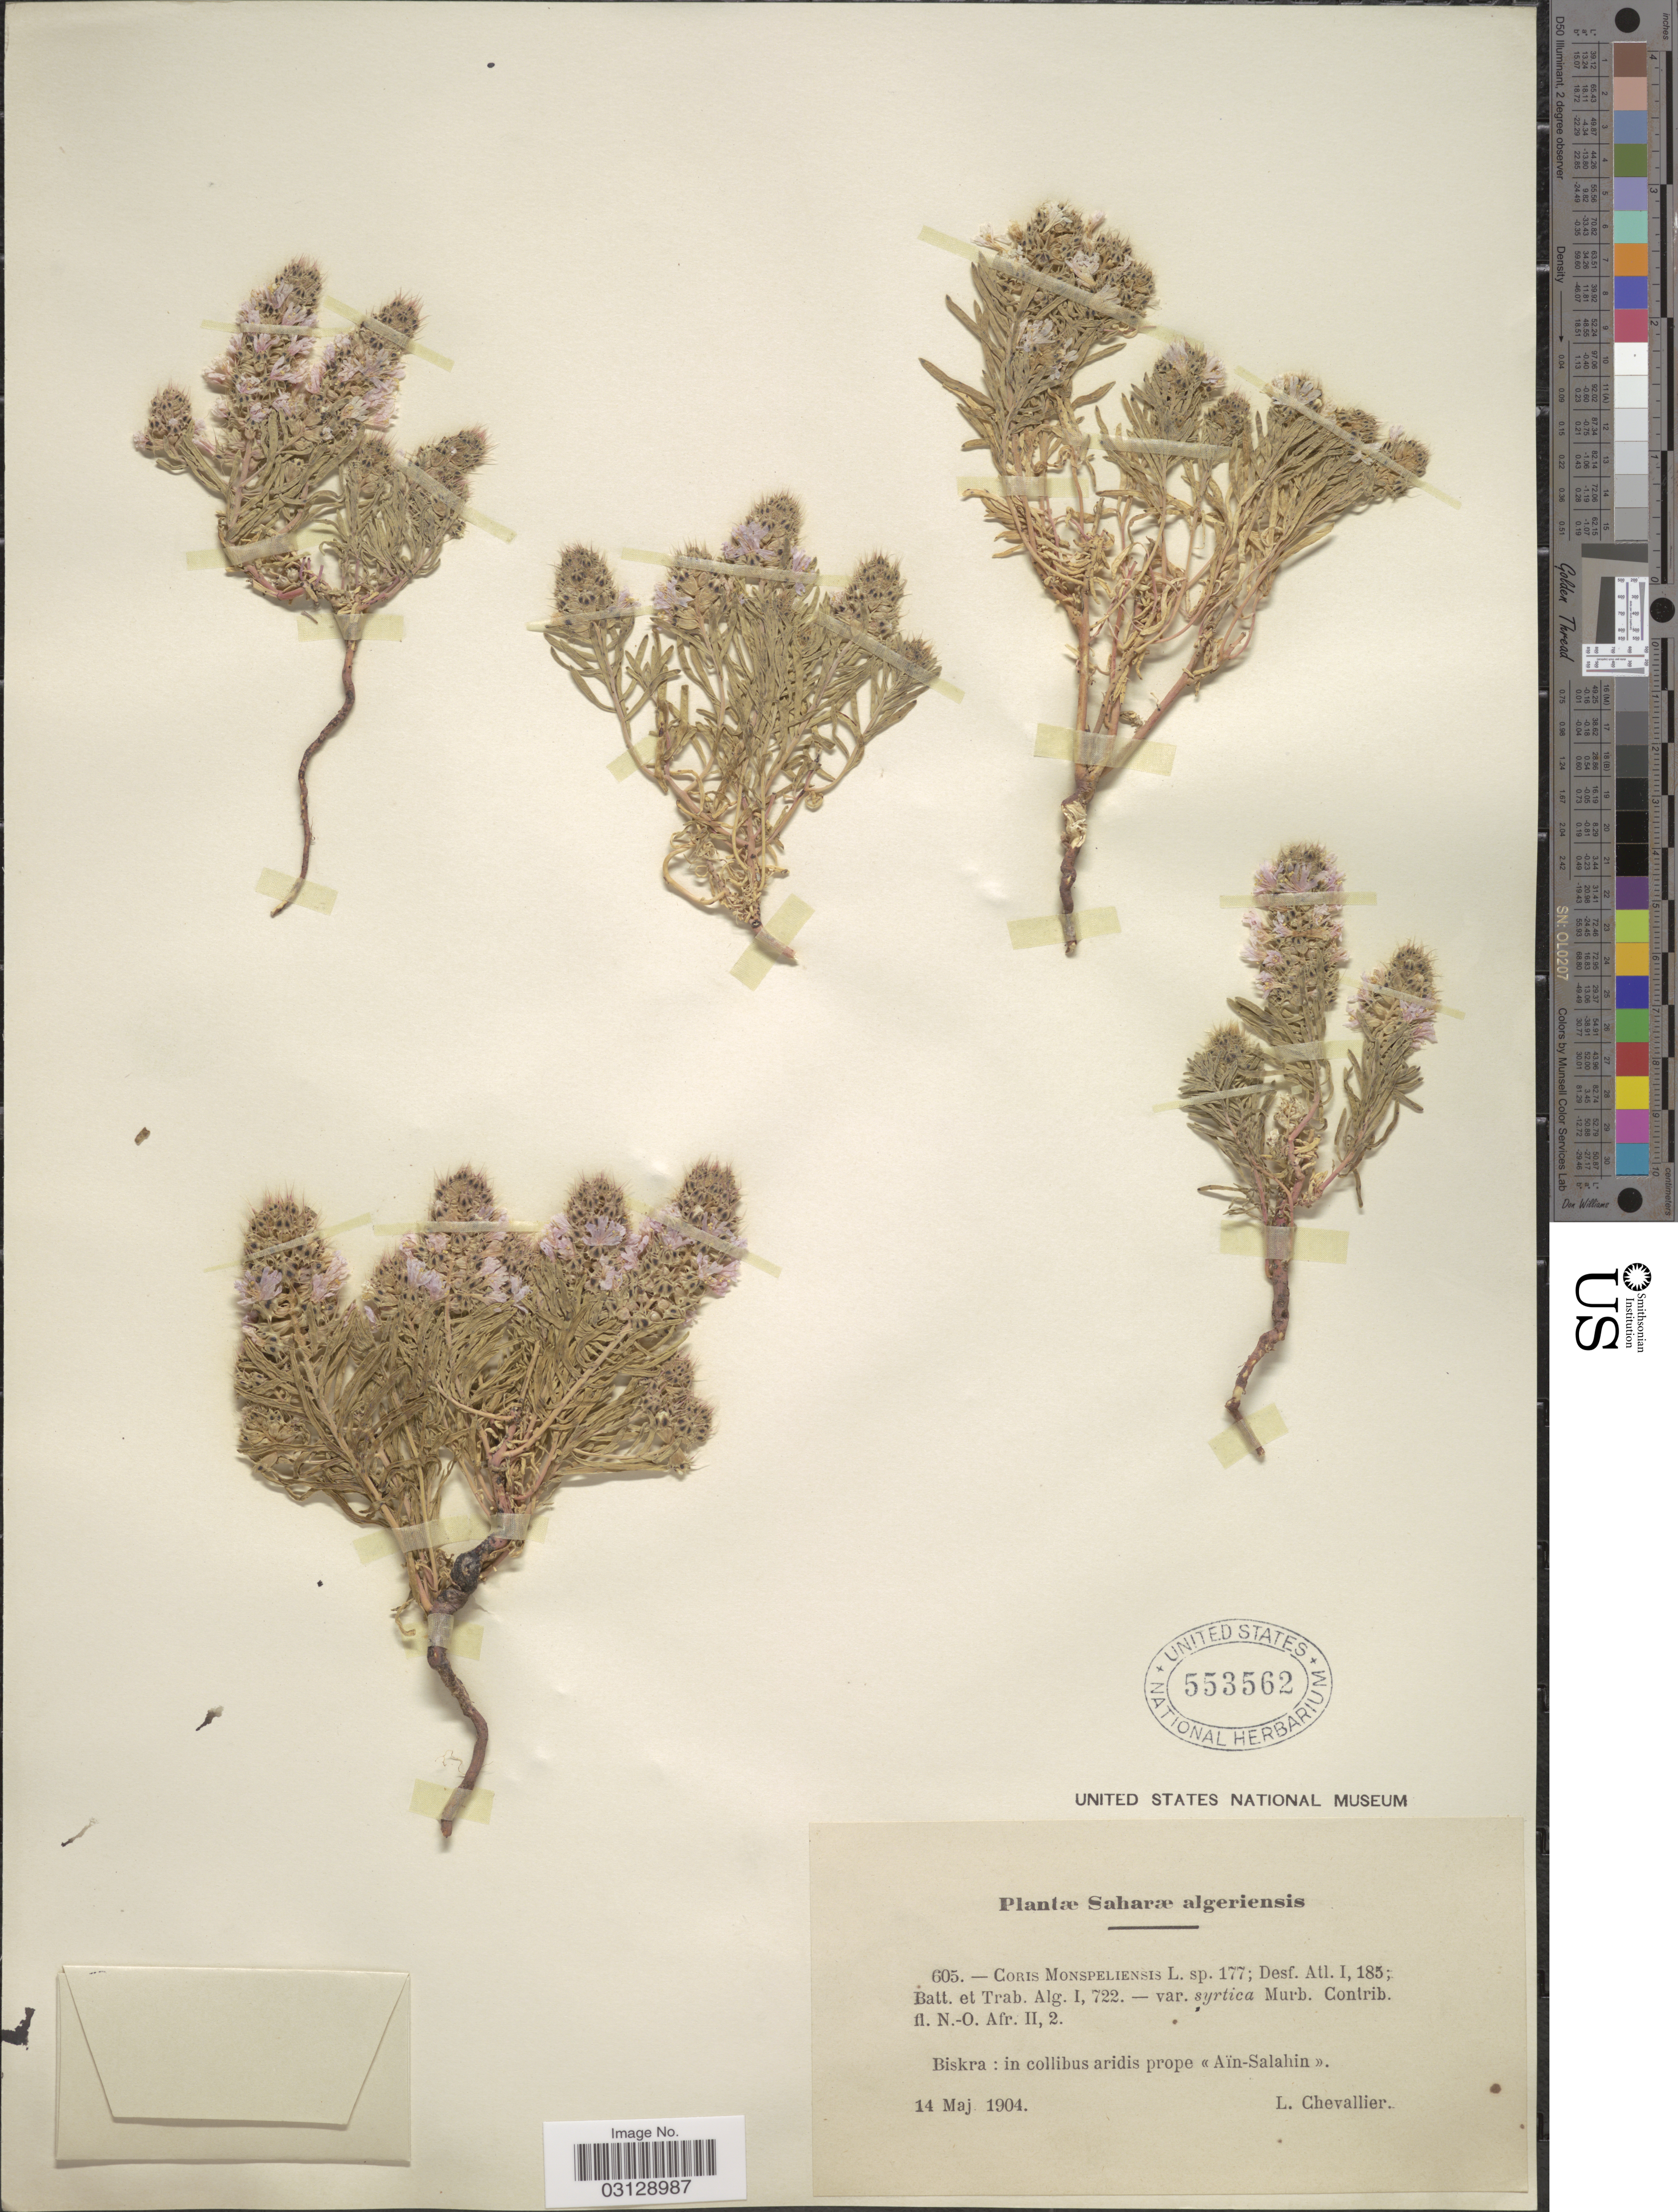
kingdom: Plantae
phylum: Tracheophyta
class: Magnoliopsida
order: Ericales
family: Primulaceae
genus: Coris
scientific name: Coris monspeliensis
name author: L.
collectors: L. Chevallier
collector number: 605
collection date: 1904-05-14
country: Algeria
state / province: Biskra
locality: Saharæ algeriensis. In collibus aridis prope << Aïn-Salahin >>.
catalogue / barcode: US 553562